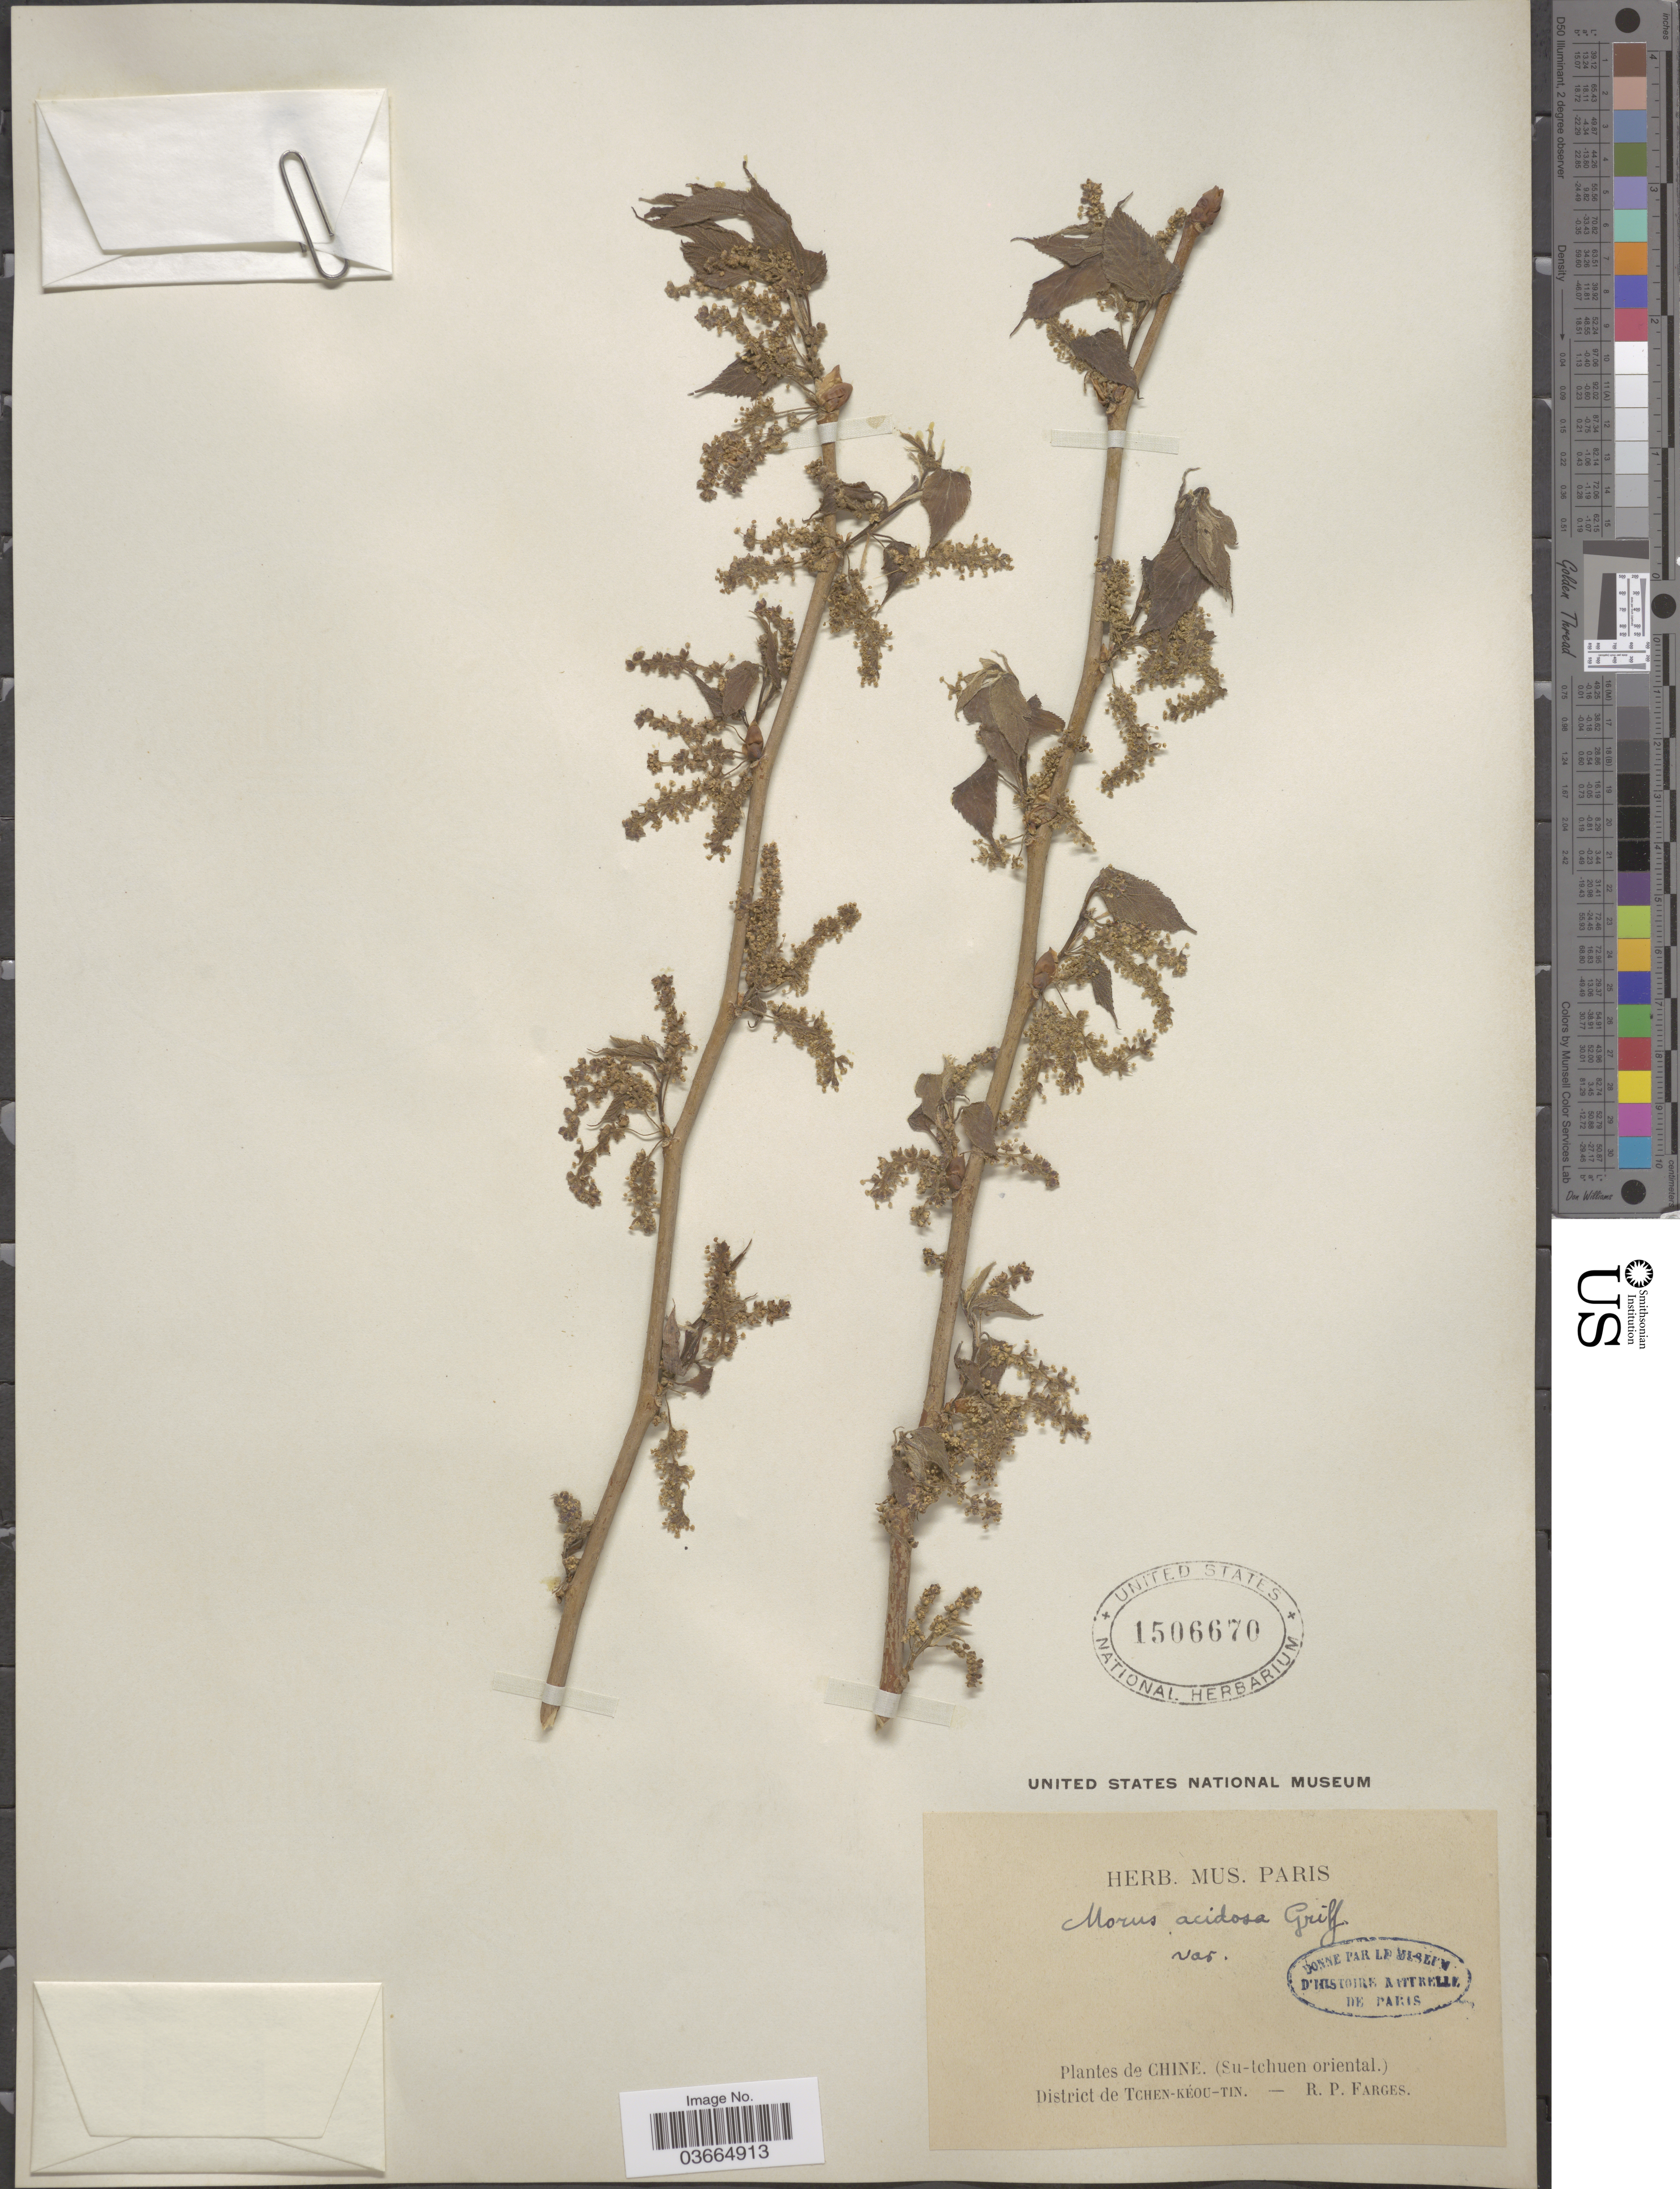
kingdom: Plantae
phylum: Tracheophyta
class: Magnoliopsida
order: Rosales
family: Moraceae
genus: Morus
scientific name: Morus acidosa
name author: Griff.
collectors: R. Farges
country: China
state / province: Sichuan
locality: Chine. (Su-tchuen oriental). District de Tchen-Kéou-Tin.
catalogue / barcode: US 1506670